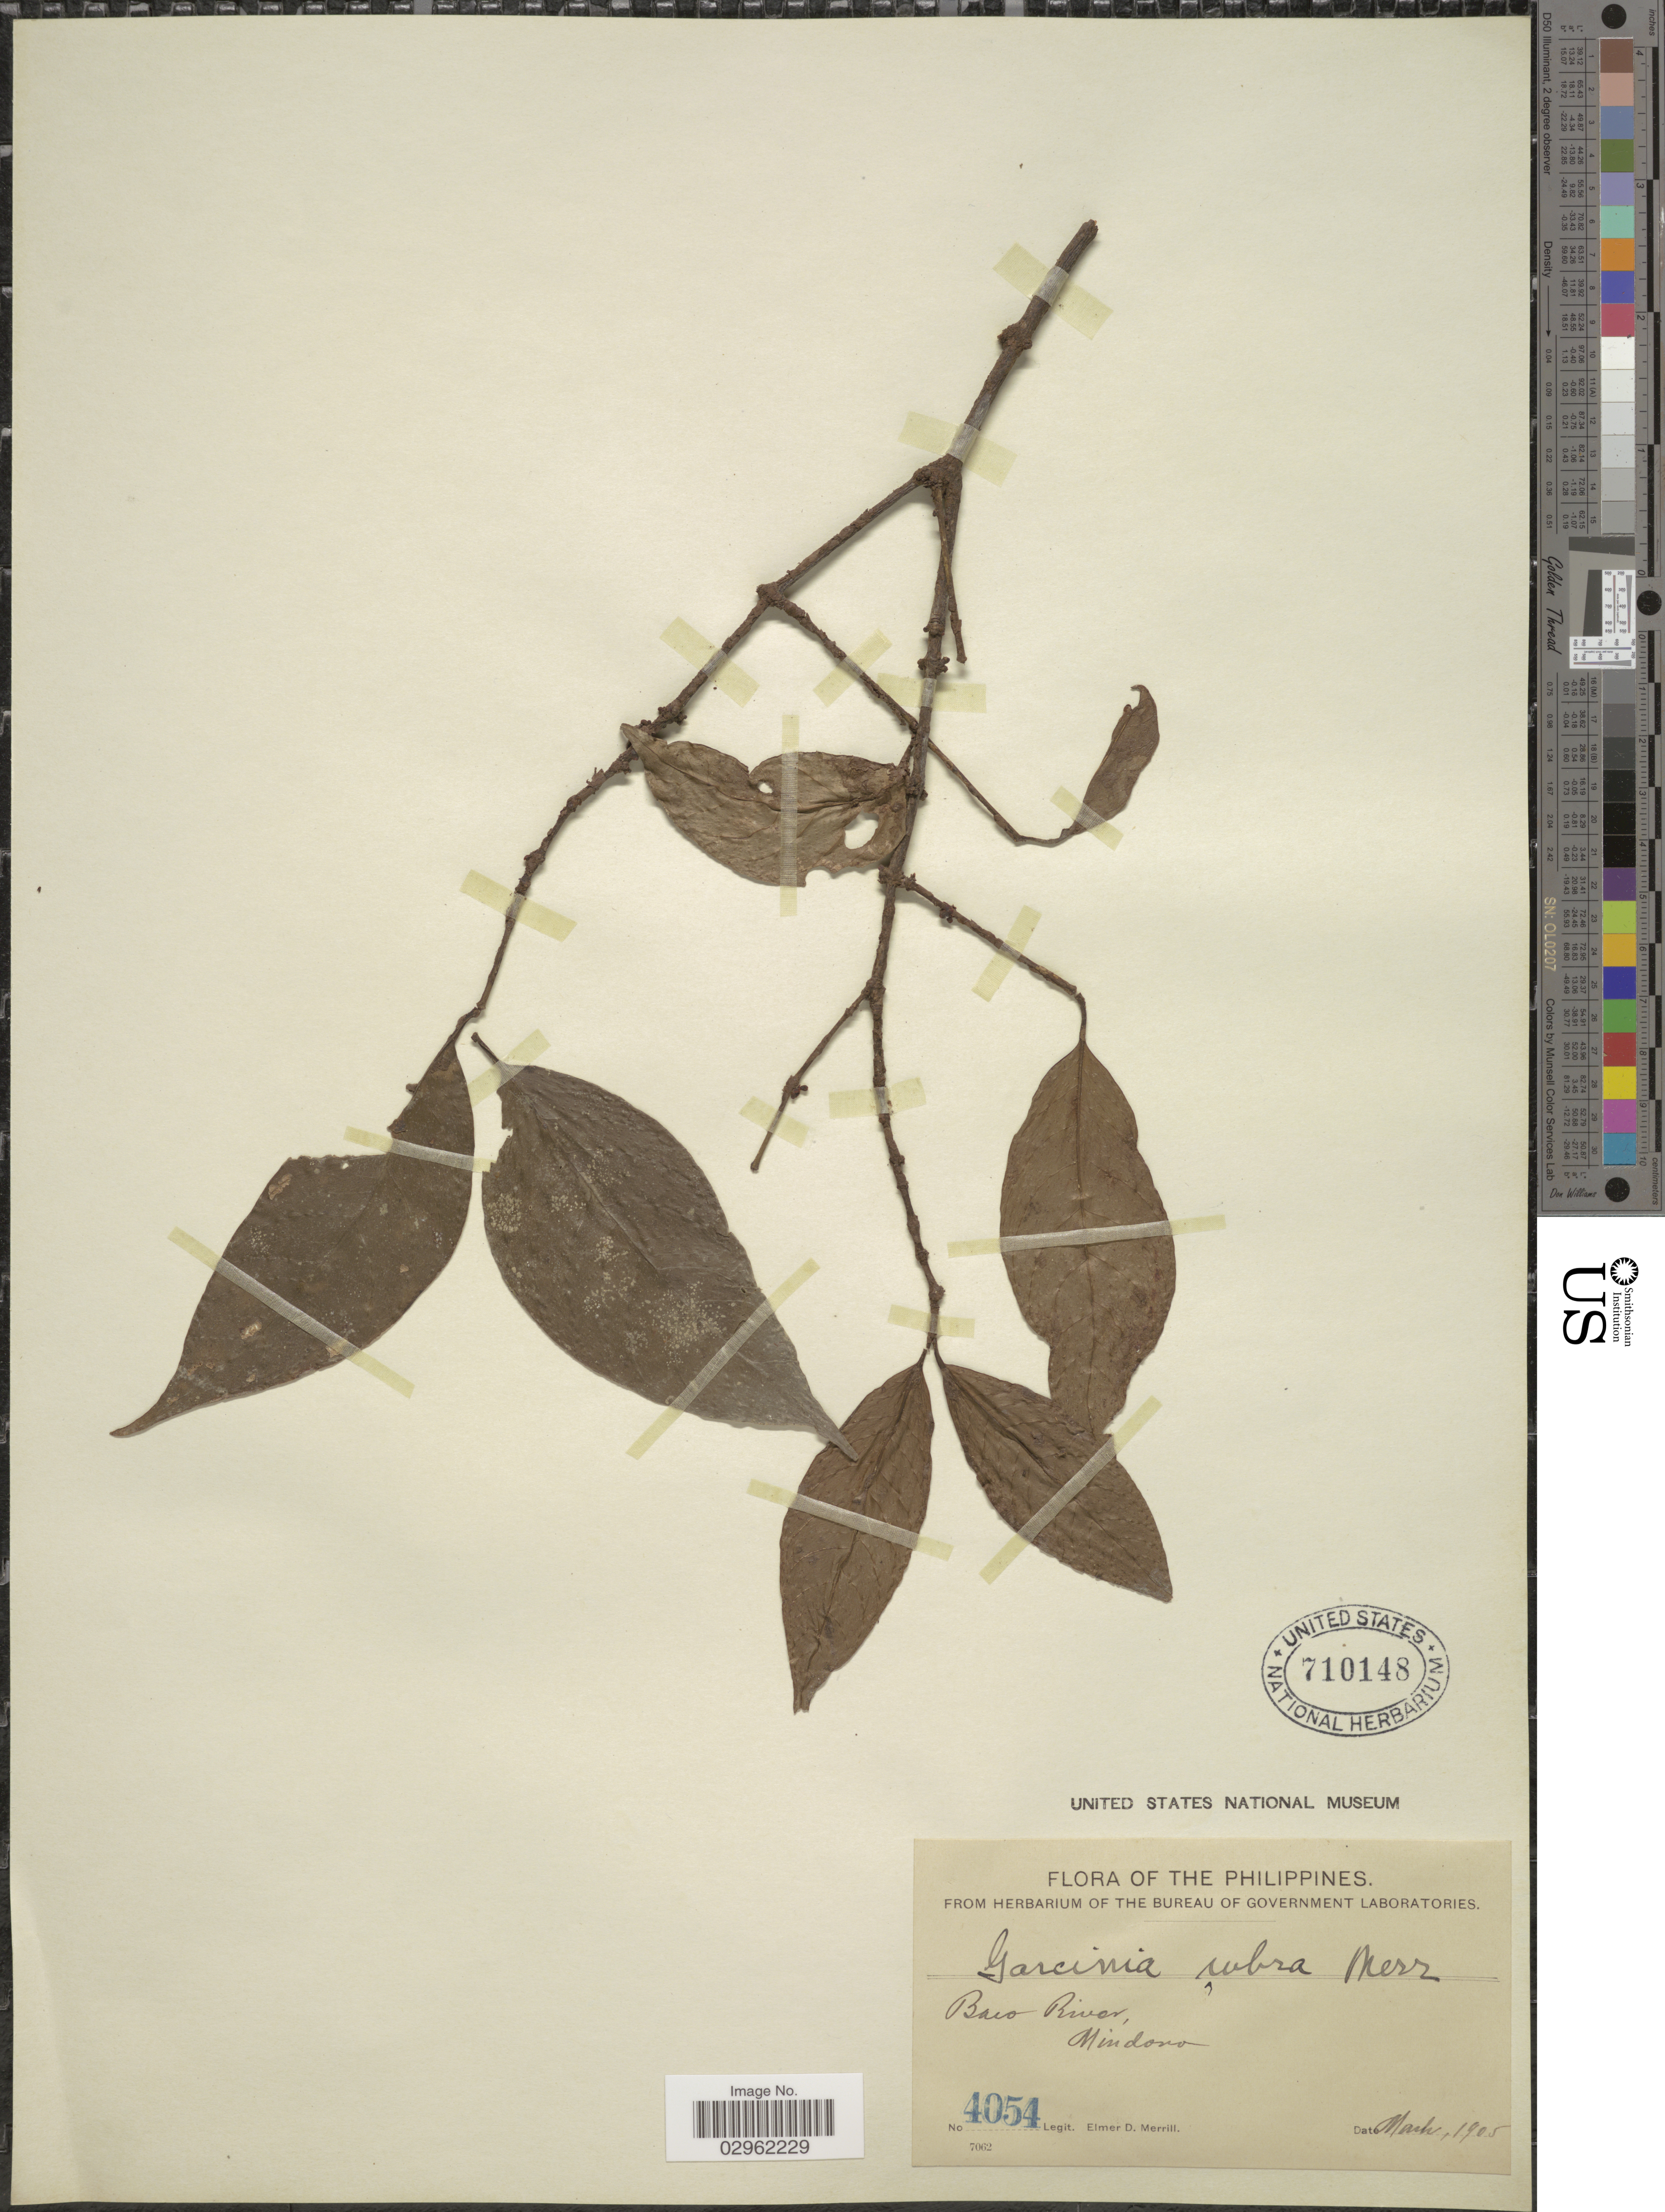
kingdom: Plantae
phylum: Tracheophyta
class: Magnoliopsida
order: Malpighiales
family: Clusiaceae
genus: Garcinia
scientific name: Garcinia rubra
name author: Merr.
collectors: E. D. Merrill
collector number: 4054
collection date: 1905-03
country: Philippines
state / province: Mimaropa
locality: Baco River, Mindoro.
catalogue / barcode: US 710148